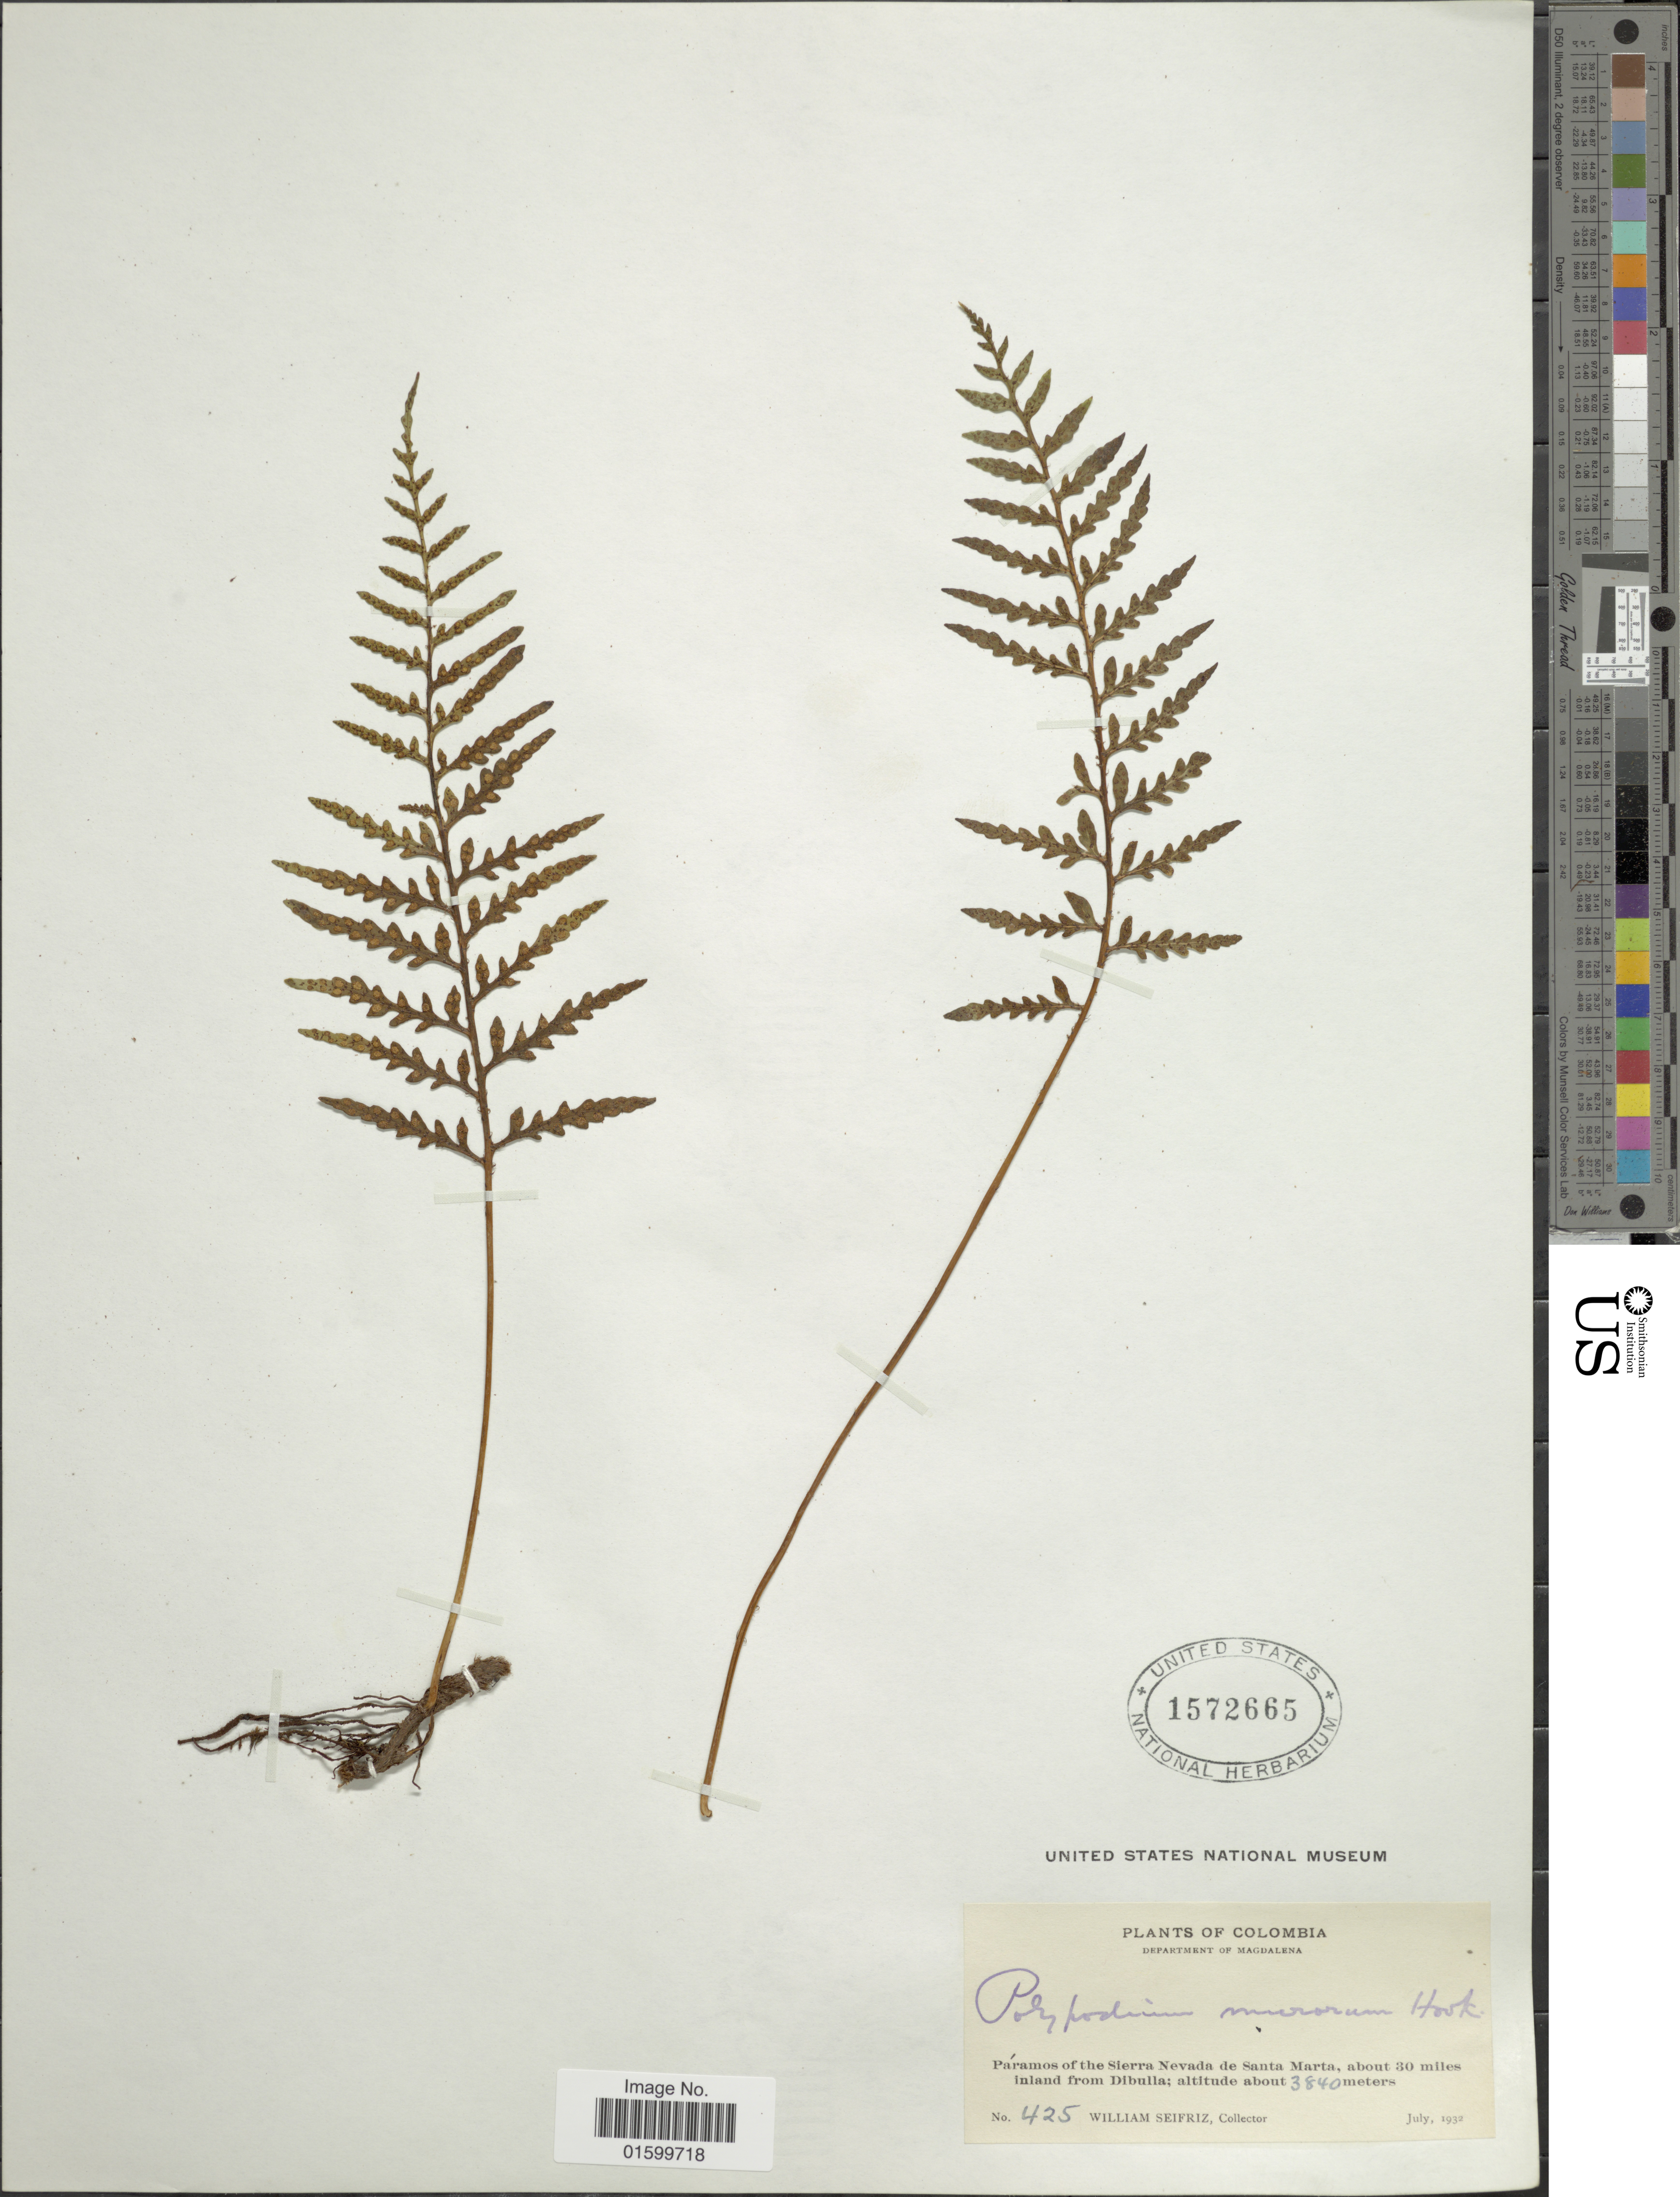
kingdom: Plantae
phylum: Tracheophyta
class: Polypodiopsida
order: Polypodiales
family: Polypodiaceae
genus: Pleopeltis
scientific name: Pleopeltis murorum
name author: (Hook.) A.R. Sm. & Tejero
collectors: W. Seifriz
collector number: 425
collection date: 1932-07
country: Colombia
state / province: Magdalena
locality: Department of Magdalena, Paramos of the Sierra Nevada de Santa Marta, about 30 miles inland from Dibulla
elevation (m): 3840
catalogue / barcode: US 1572665